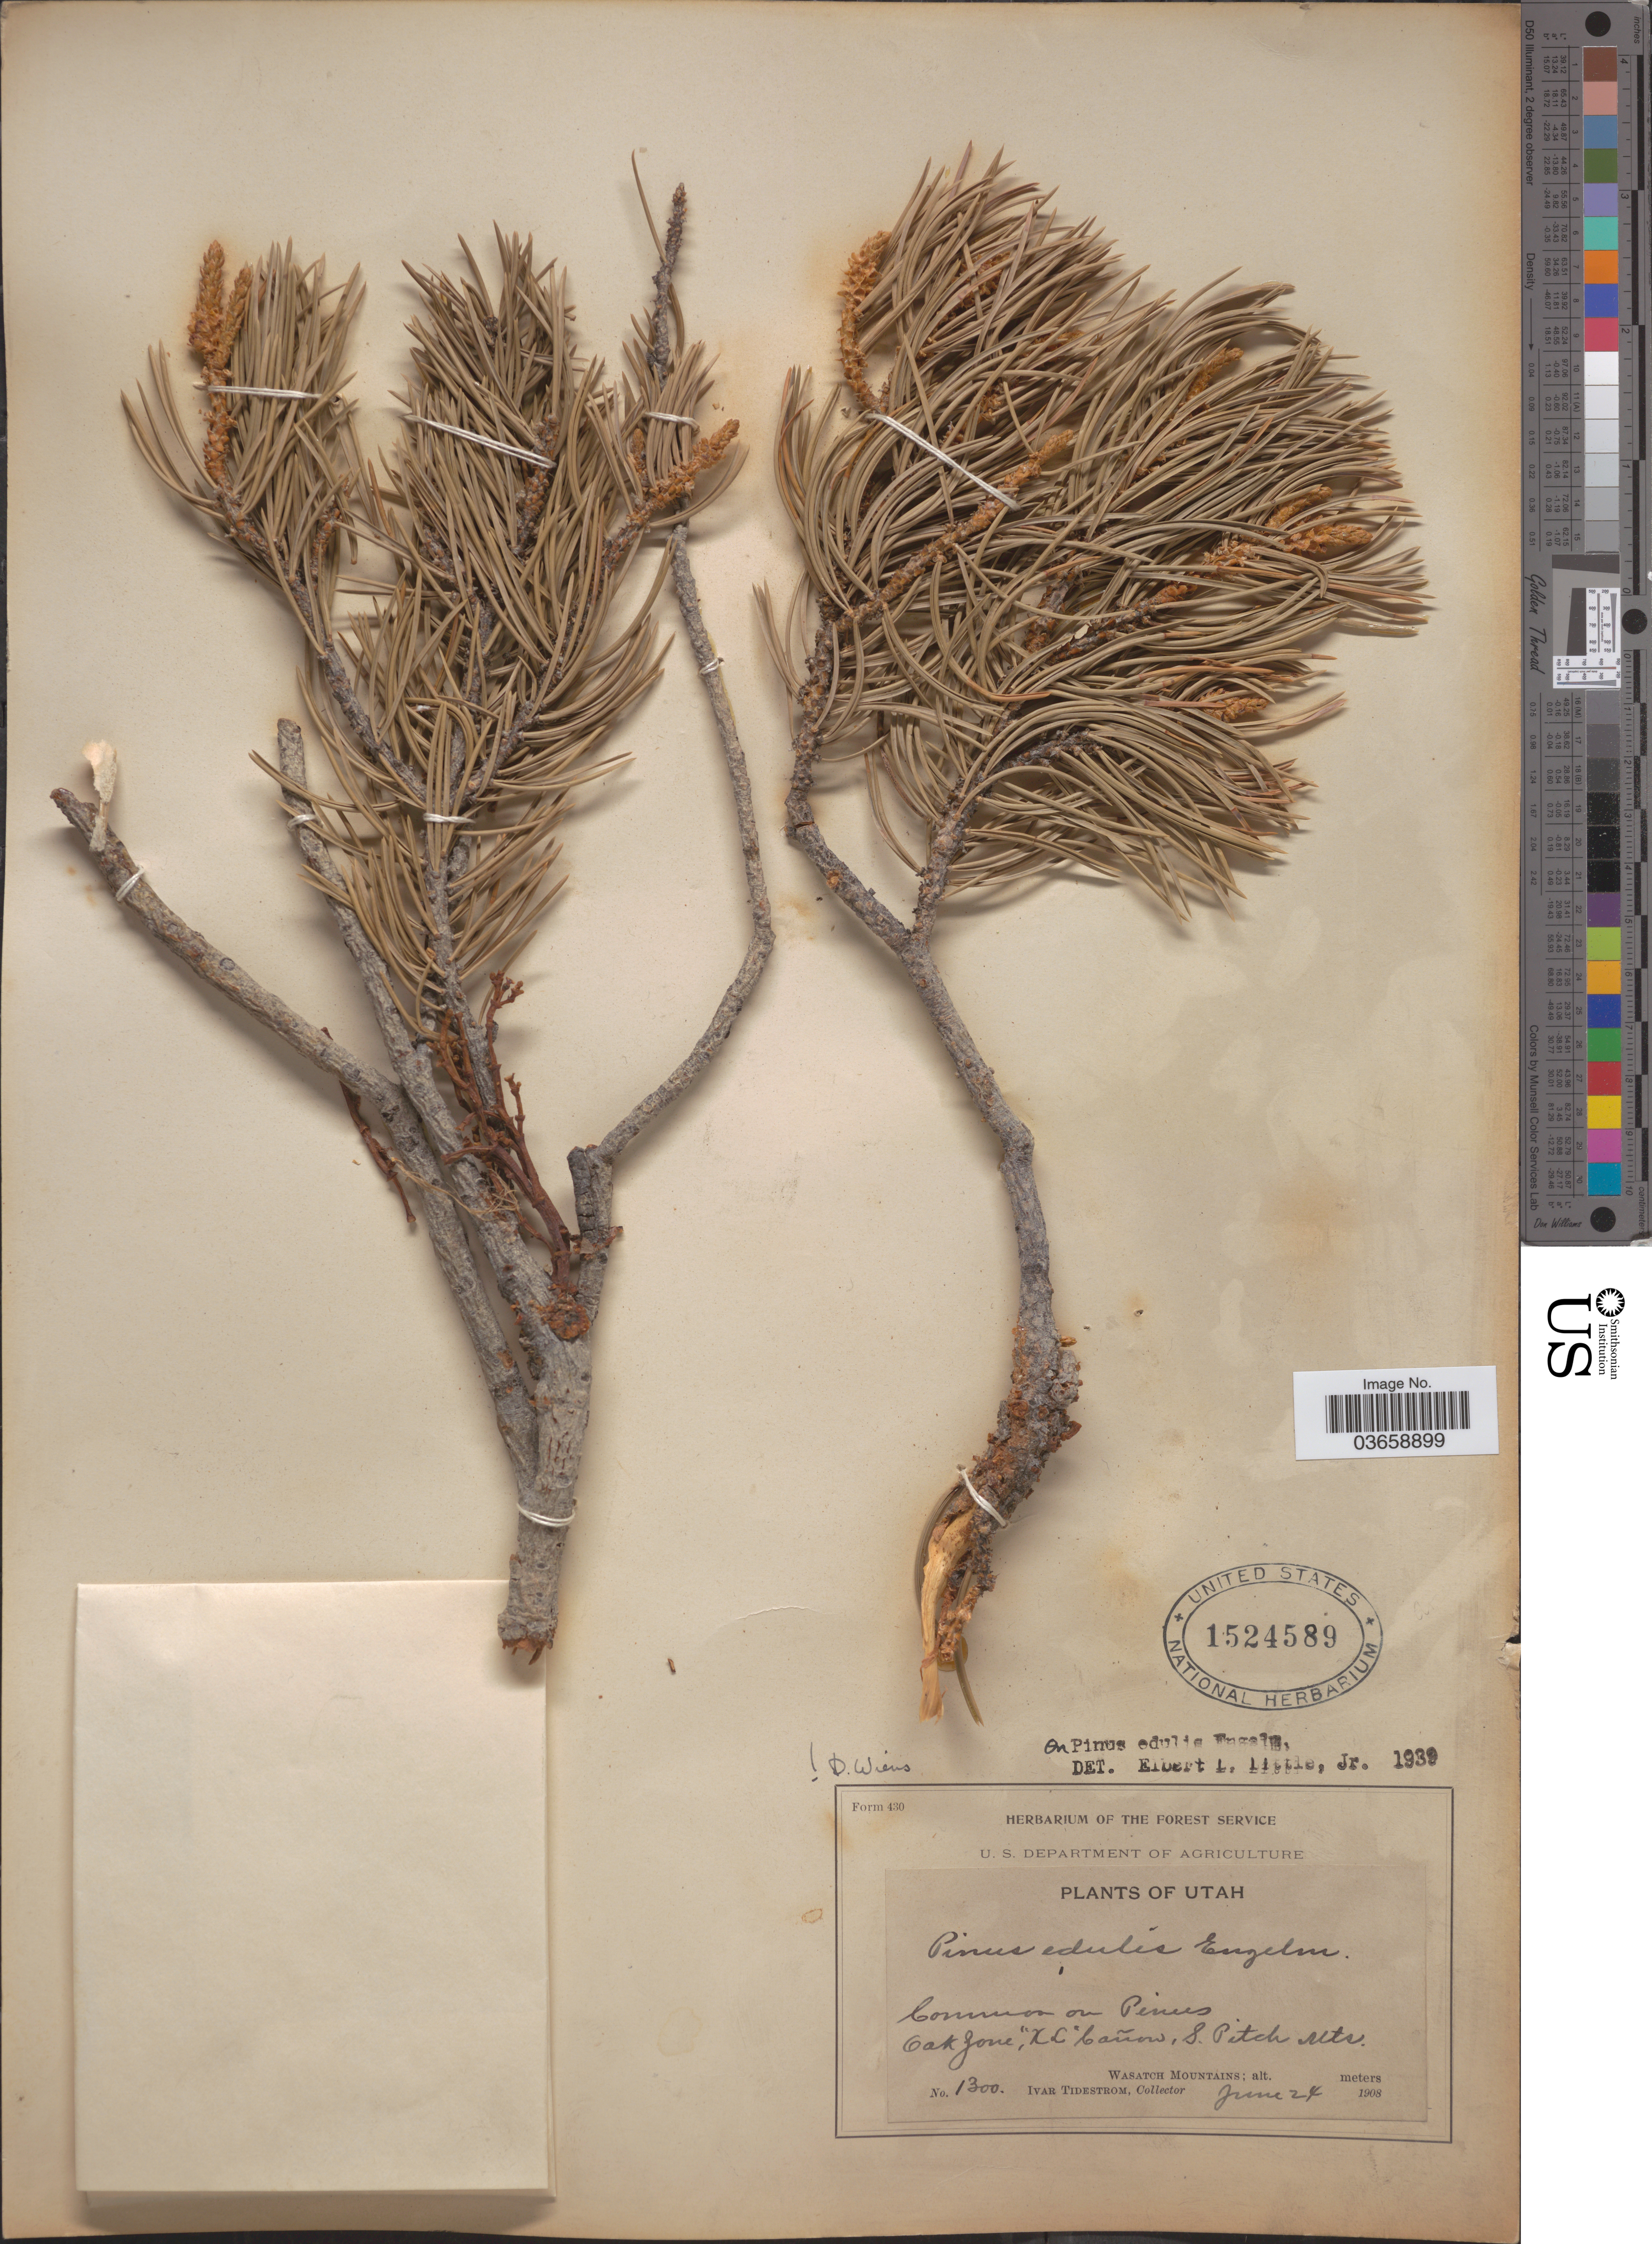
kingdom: Plantae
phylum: Tracheophyta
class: Magnoliopsida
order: Santalales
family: Viscaceae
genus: Arceuthobium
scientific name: Arceuthobium campylopodum f. divaricatum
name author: (Engelm.) L.S. Gill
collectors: I. F. Tidestrom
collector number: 1300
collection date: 1908-06-24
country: United States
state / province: Utah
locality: Oak Zone, "XL" Cañon. S. Pitch Mts. Wasatch Mountains.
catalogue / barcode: US 1524589